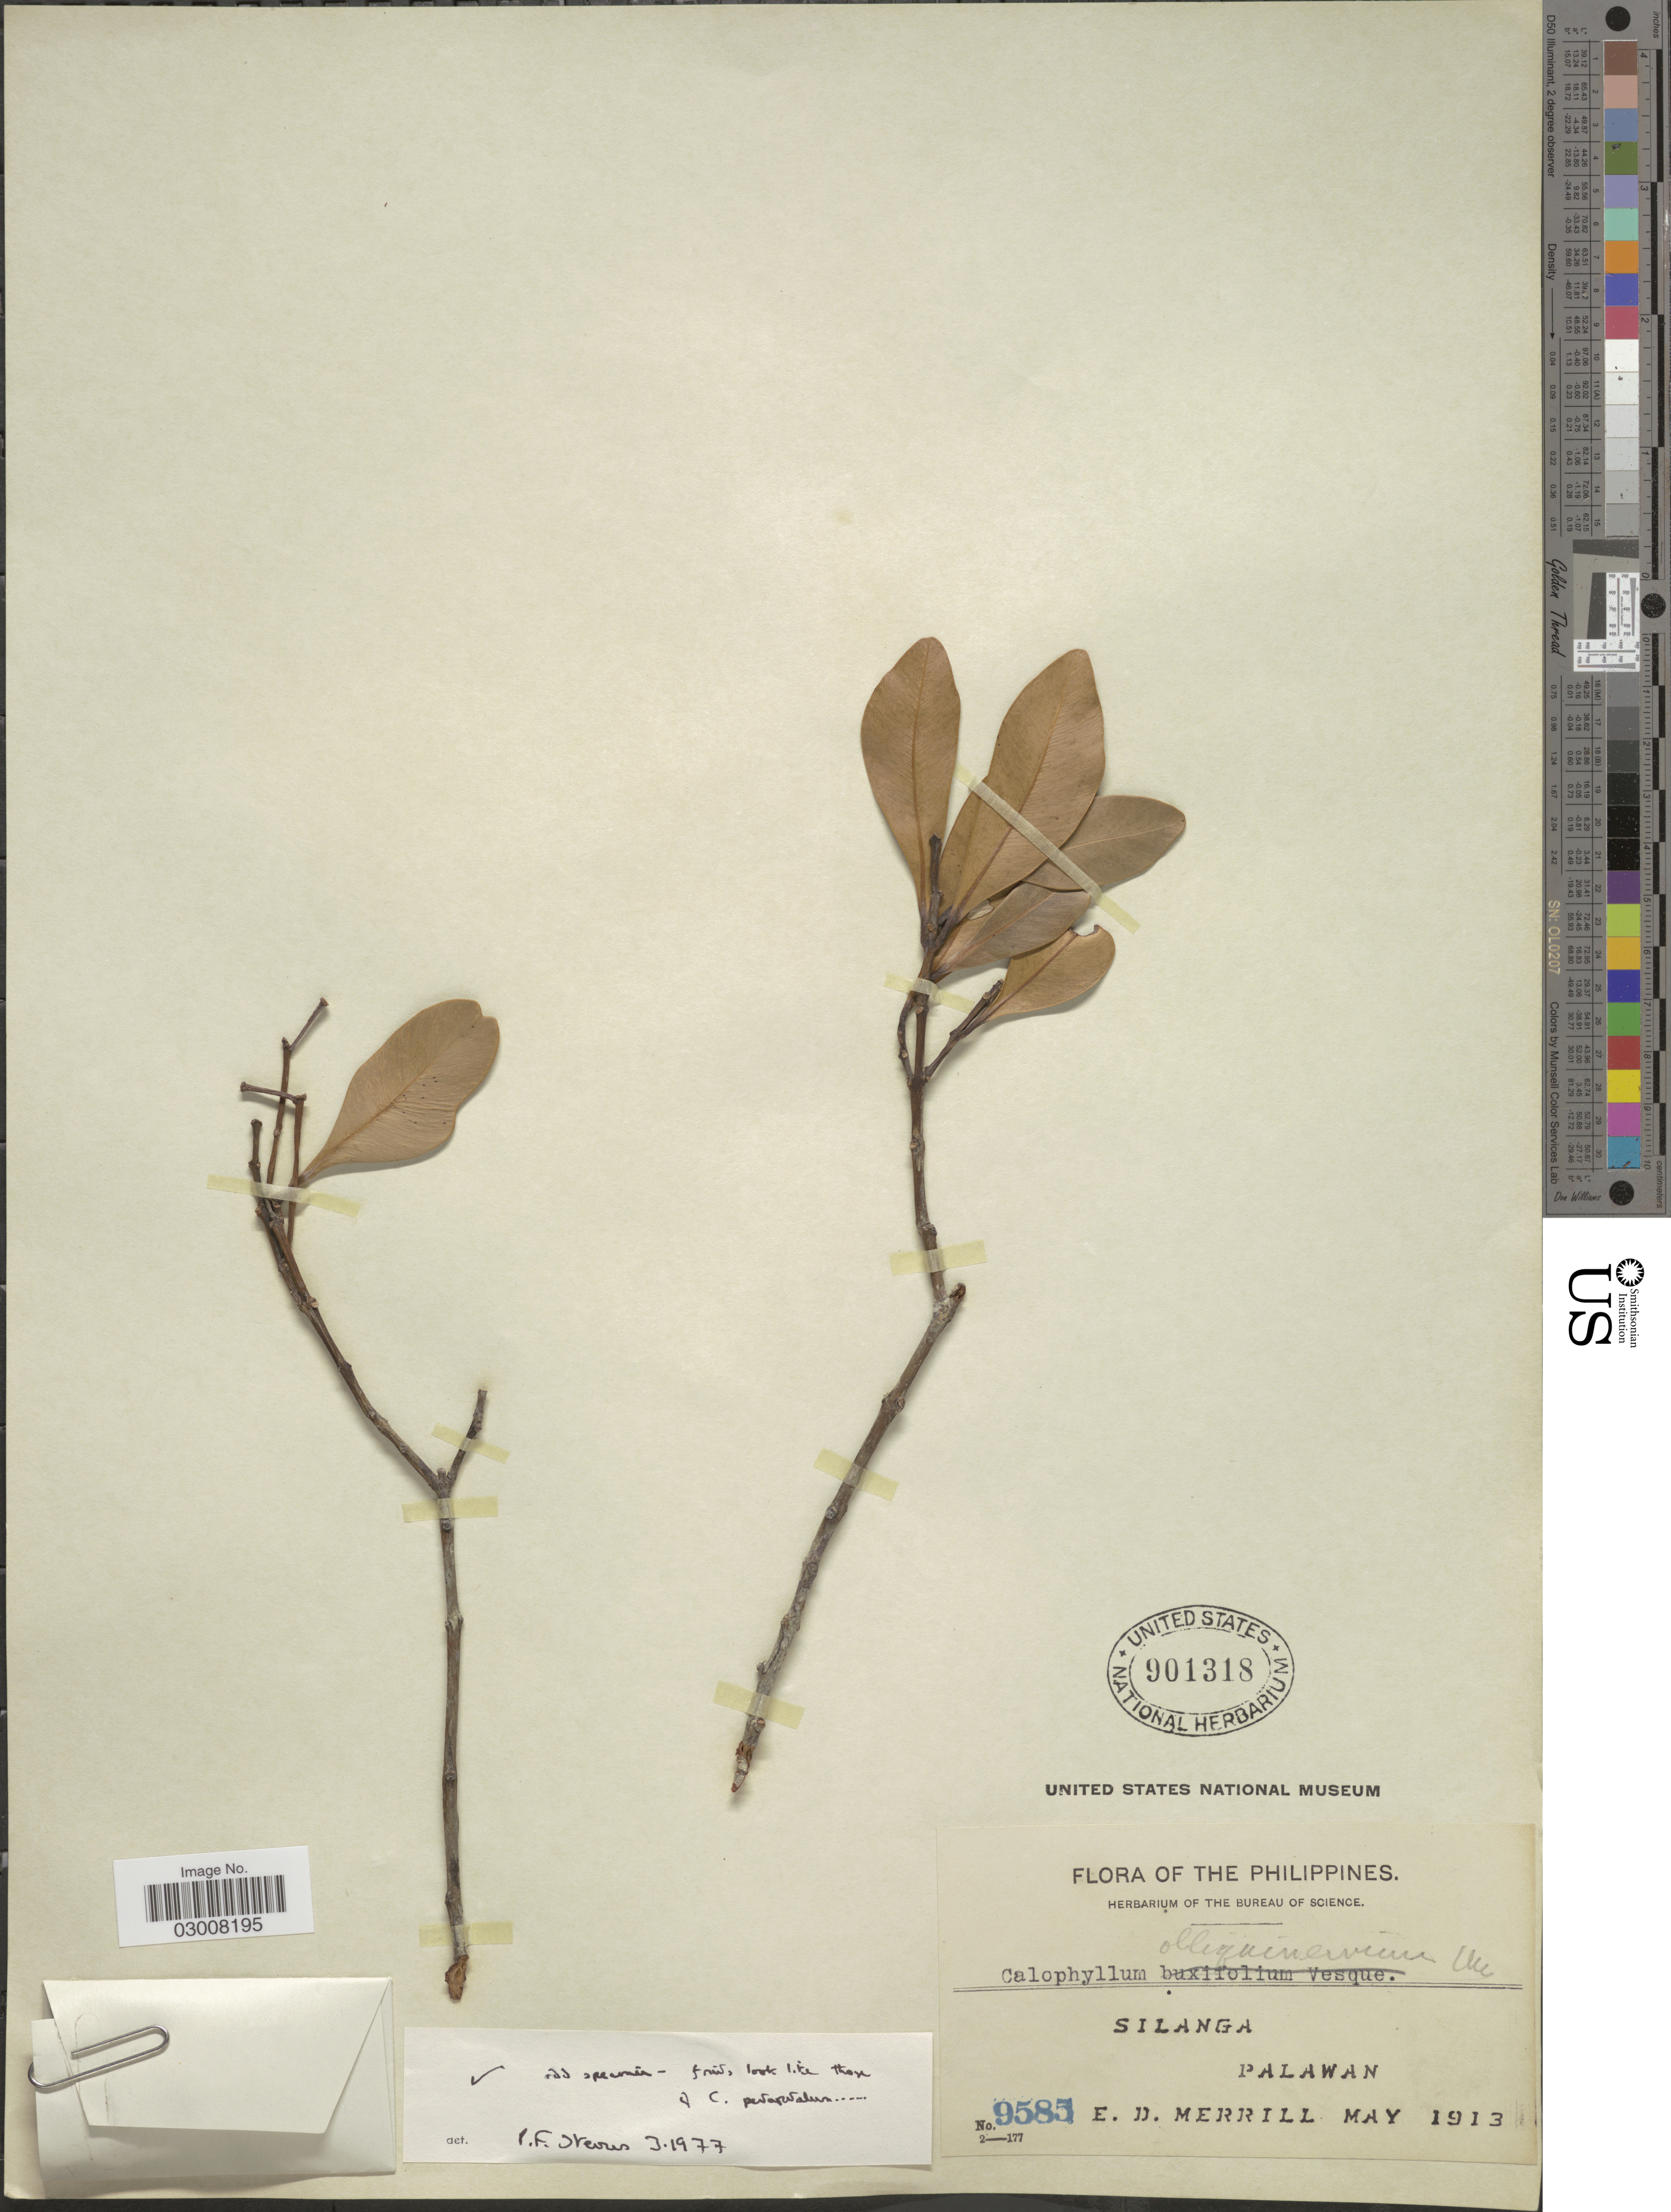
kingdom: Plantae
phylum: Tracheophyta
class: Magnoliopsida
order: Malpighiales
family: Calophyllaceae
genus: Calophyllum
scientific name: Calophyllum obliquinervium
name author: Merr.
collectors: E. D. Merrill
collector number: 9585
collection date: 1913-05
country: Philippines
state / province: Mimaropa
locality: Silanga, Palawan.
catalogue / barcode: US 901318